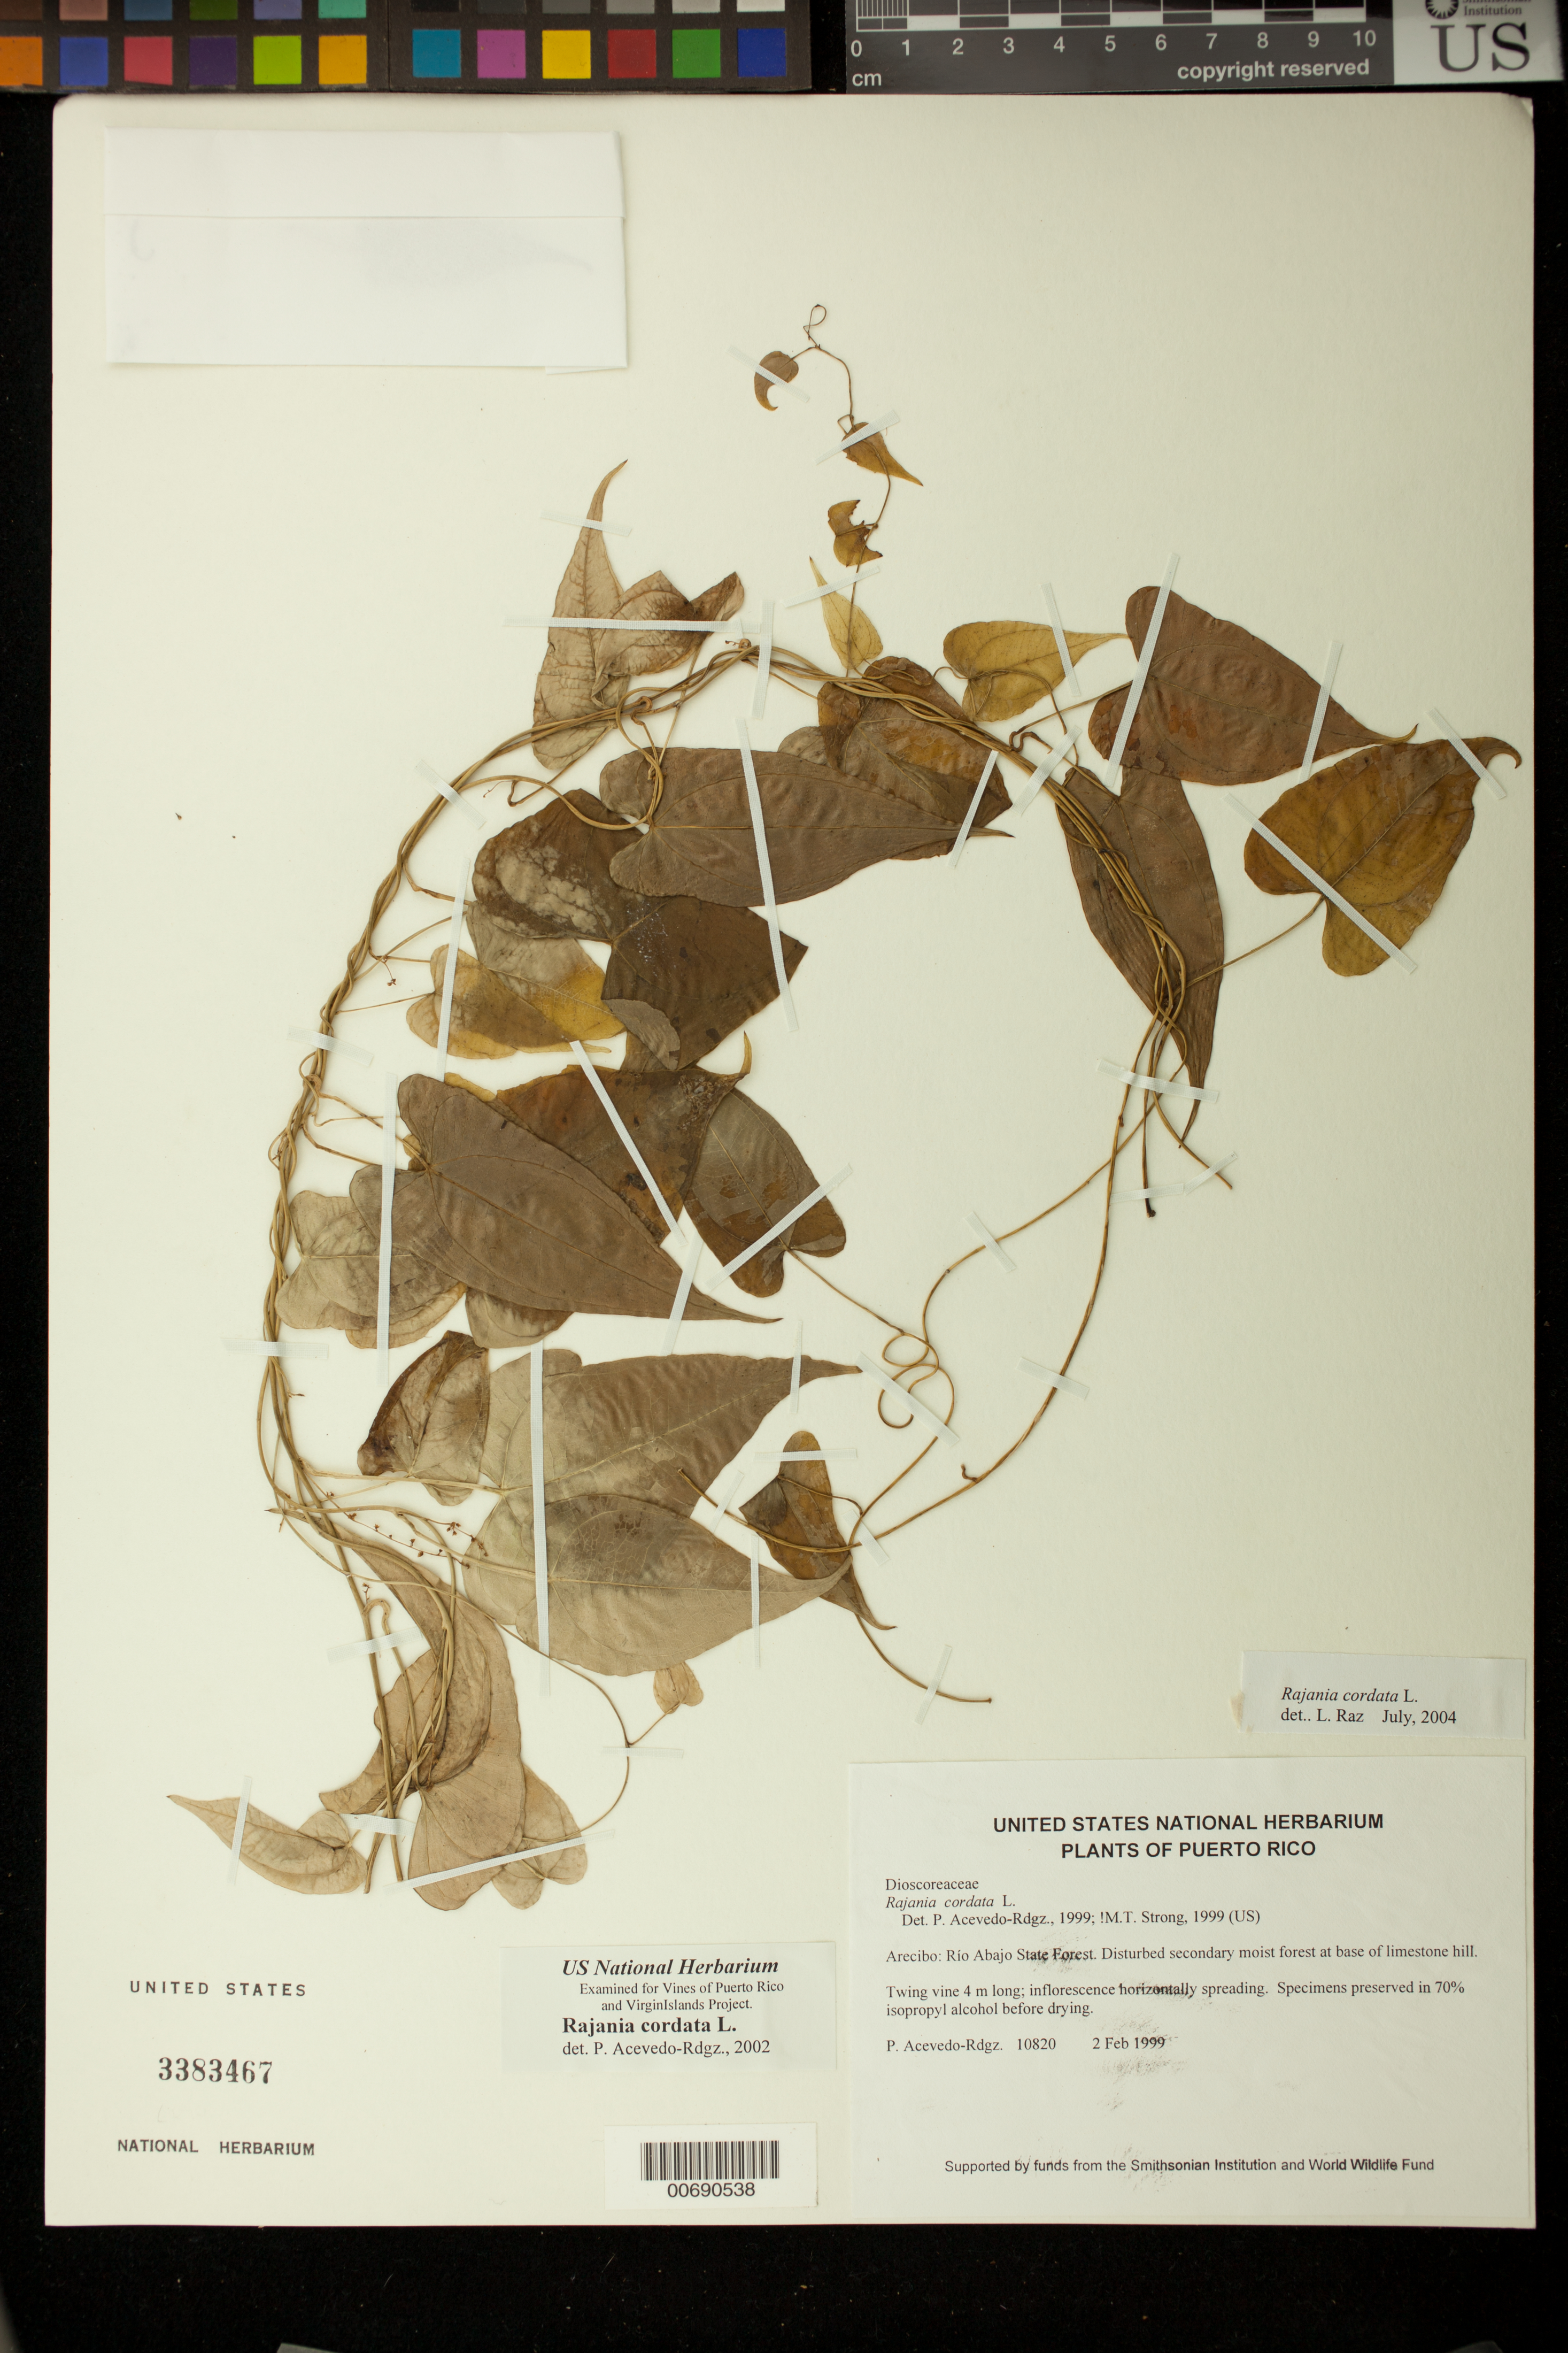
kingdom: Plantae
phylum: Tracheophyta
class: Liliopsida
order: Dioscoreales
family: Dioscoreaceae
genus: Dioscorea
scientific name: Dioscorea cordata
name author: (L.) Raz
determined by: Strong, M. T., (US), Smithsonian Institution - National Museum of Natural History (UNITED STATES)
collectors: P. Acevedo-Rodr.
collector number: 10820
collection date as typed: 02 Feb 1999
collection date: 1999-02-02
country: Puerto Rico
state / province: Arecibo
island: Puerto Rico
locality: Arecibo; Río Abajo State Forest.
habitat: Disturbed secondary moist forest at base of limestone hill.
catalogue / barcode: US 3383467